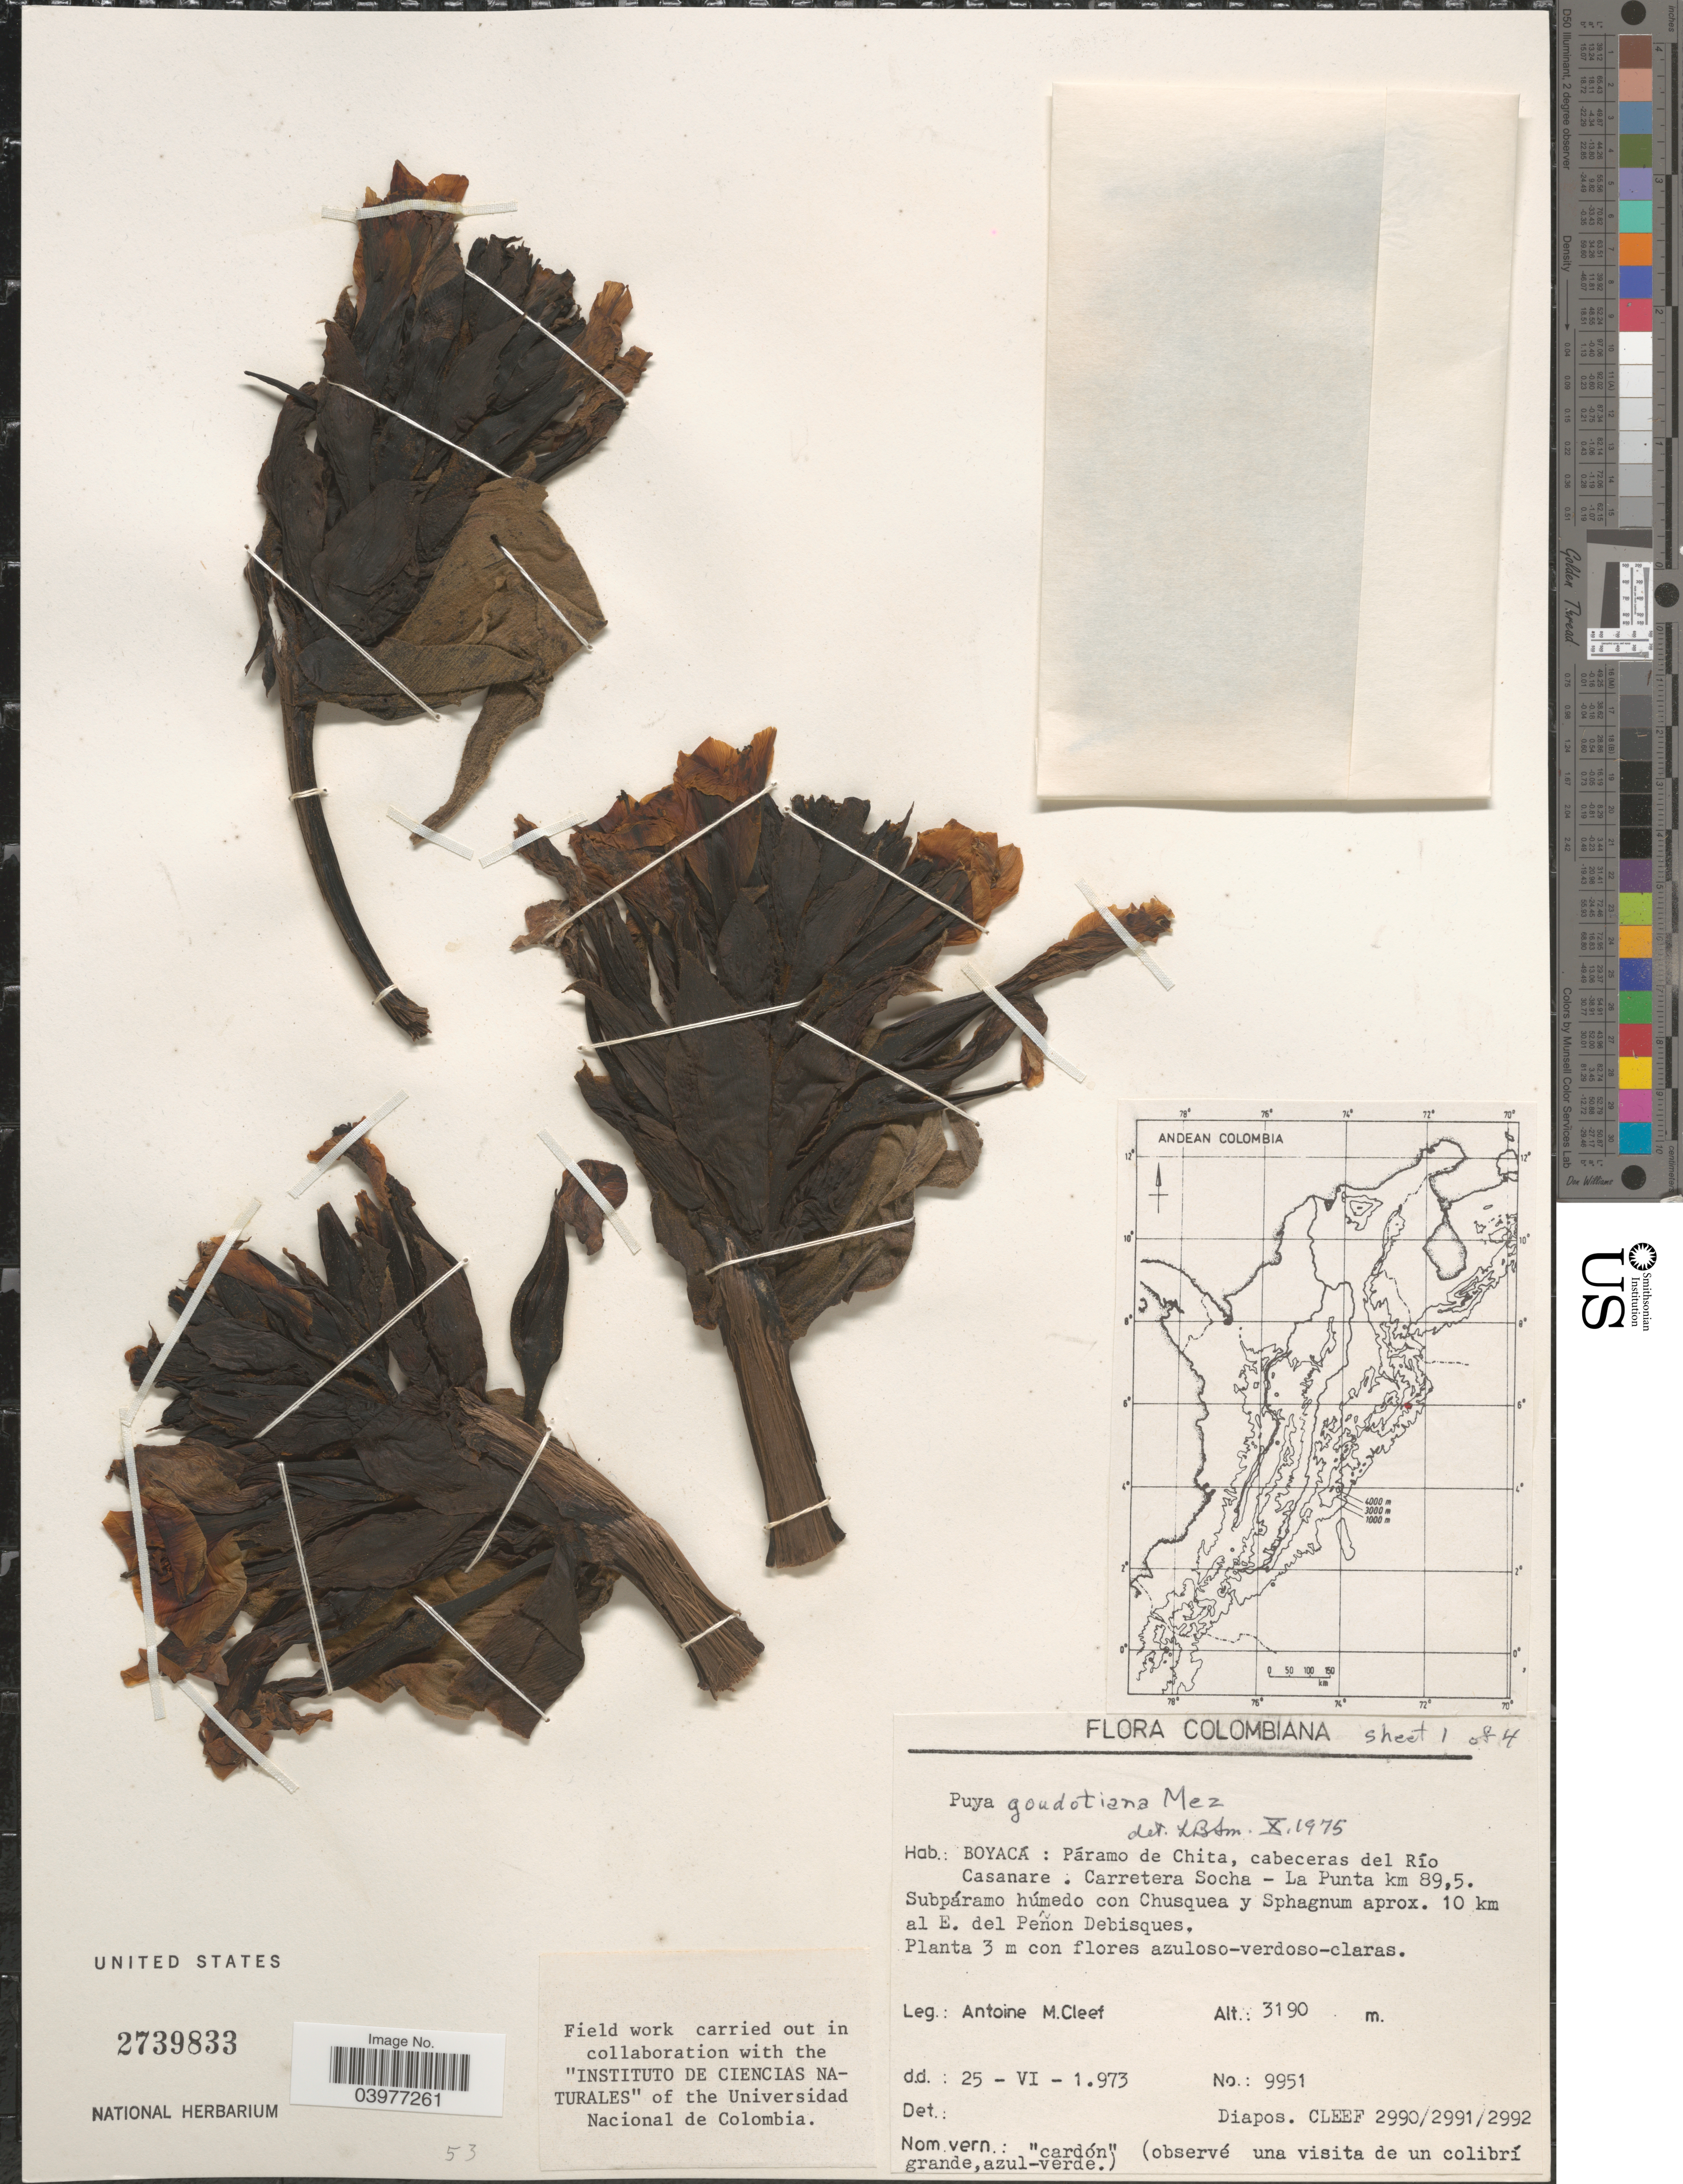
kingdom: Plantae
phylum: Tracheophyta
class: Liliopsida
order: Poales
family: Bromeliaceae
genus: Puya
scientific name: Puya goudotiana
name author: Mez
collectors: A. M. Cleef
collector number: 9951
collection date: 1973-06-25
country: Colombia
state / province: Boyacá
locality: Páramo de Chita, Cabeceras del Río Casanare. Carretera Socha - La Punta km 89,5. Subpáramo húmedo con Chusquea y Sphagnum aprox. 10 km al E. del Peñon Debisques.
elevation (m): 3190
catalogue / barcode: US 2739833